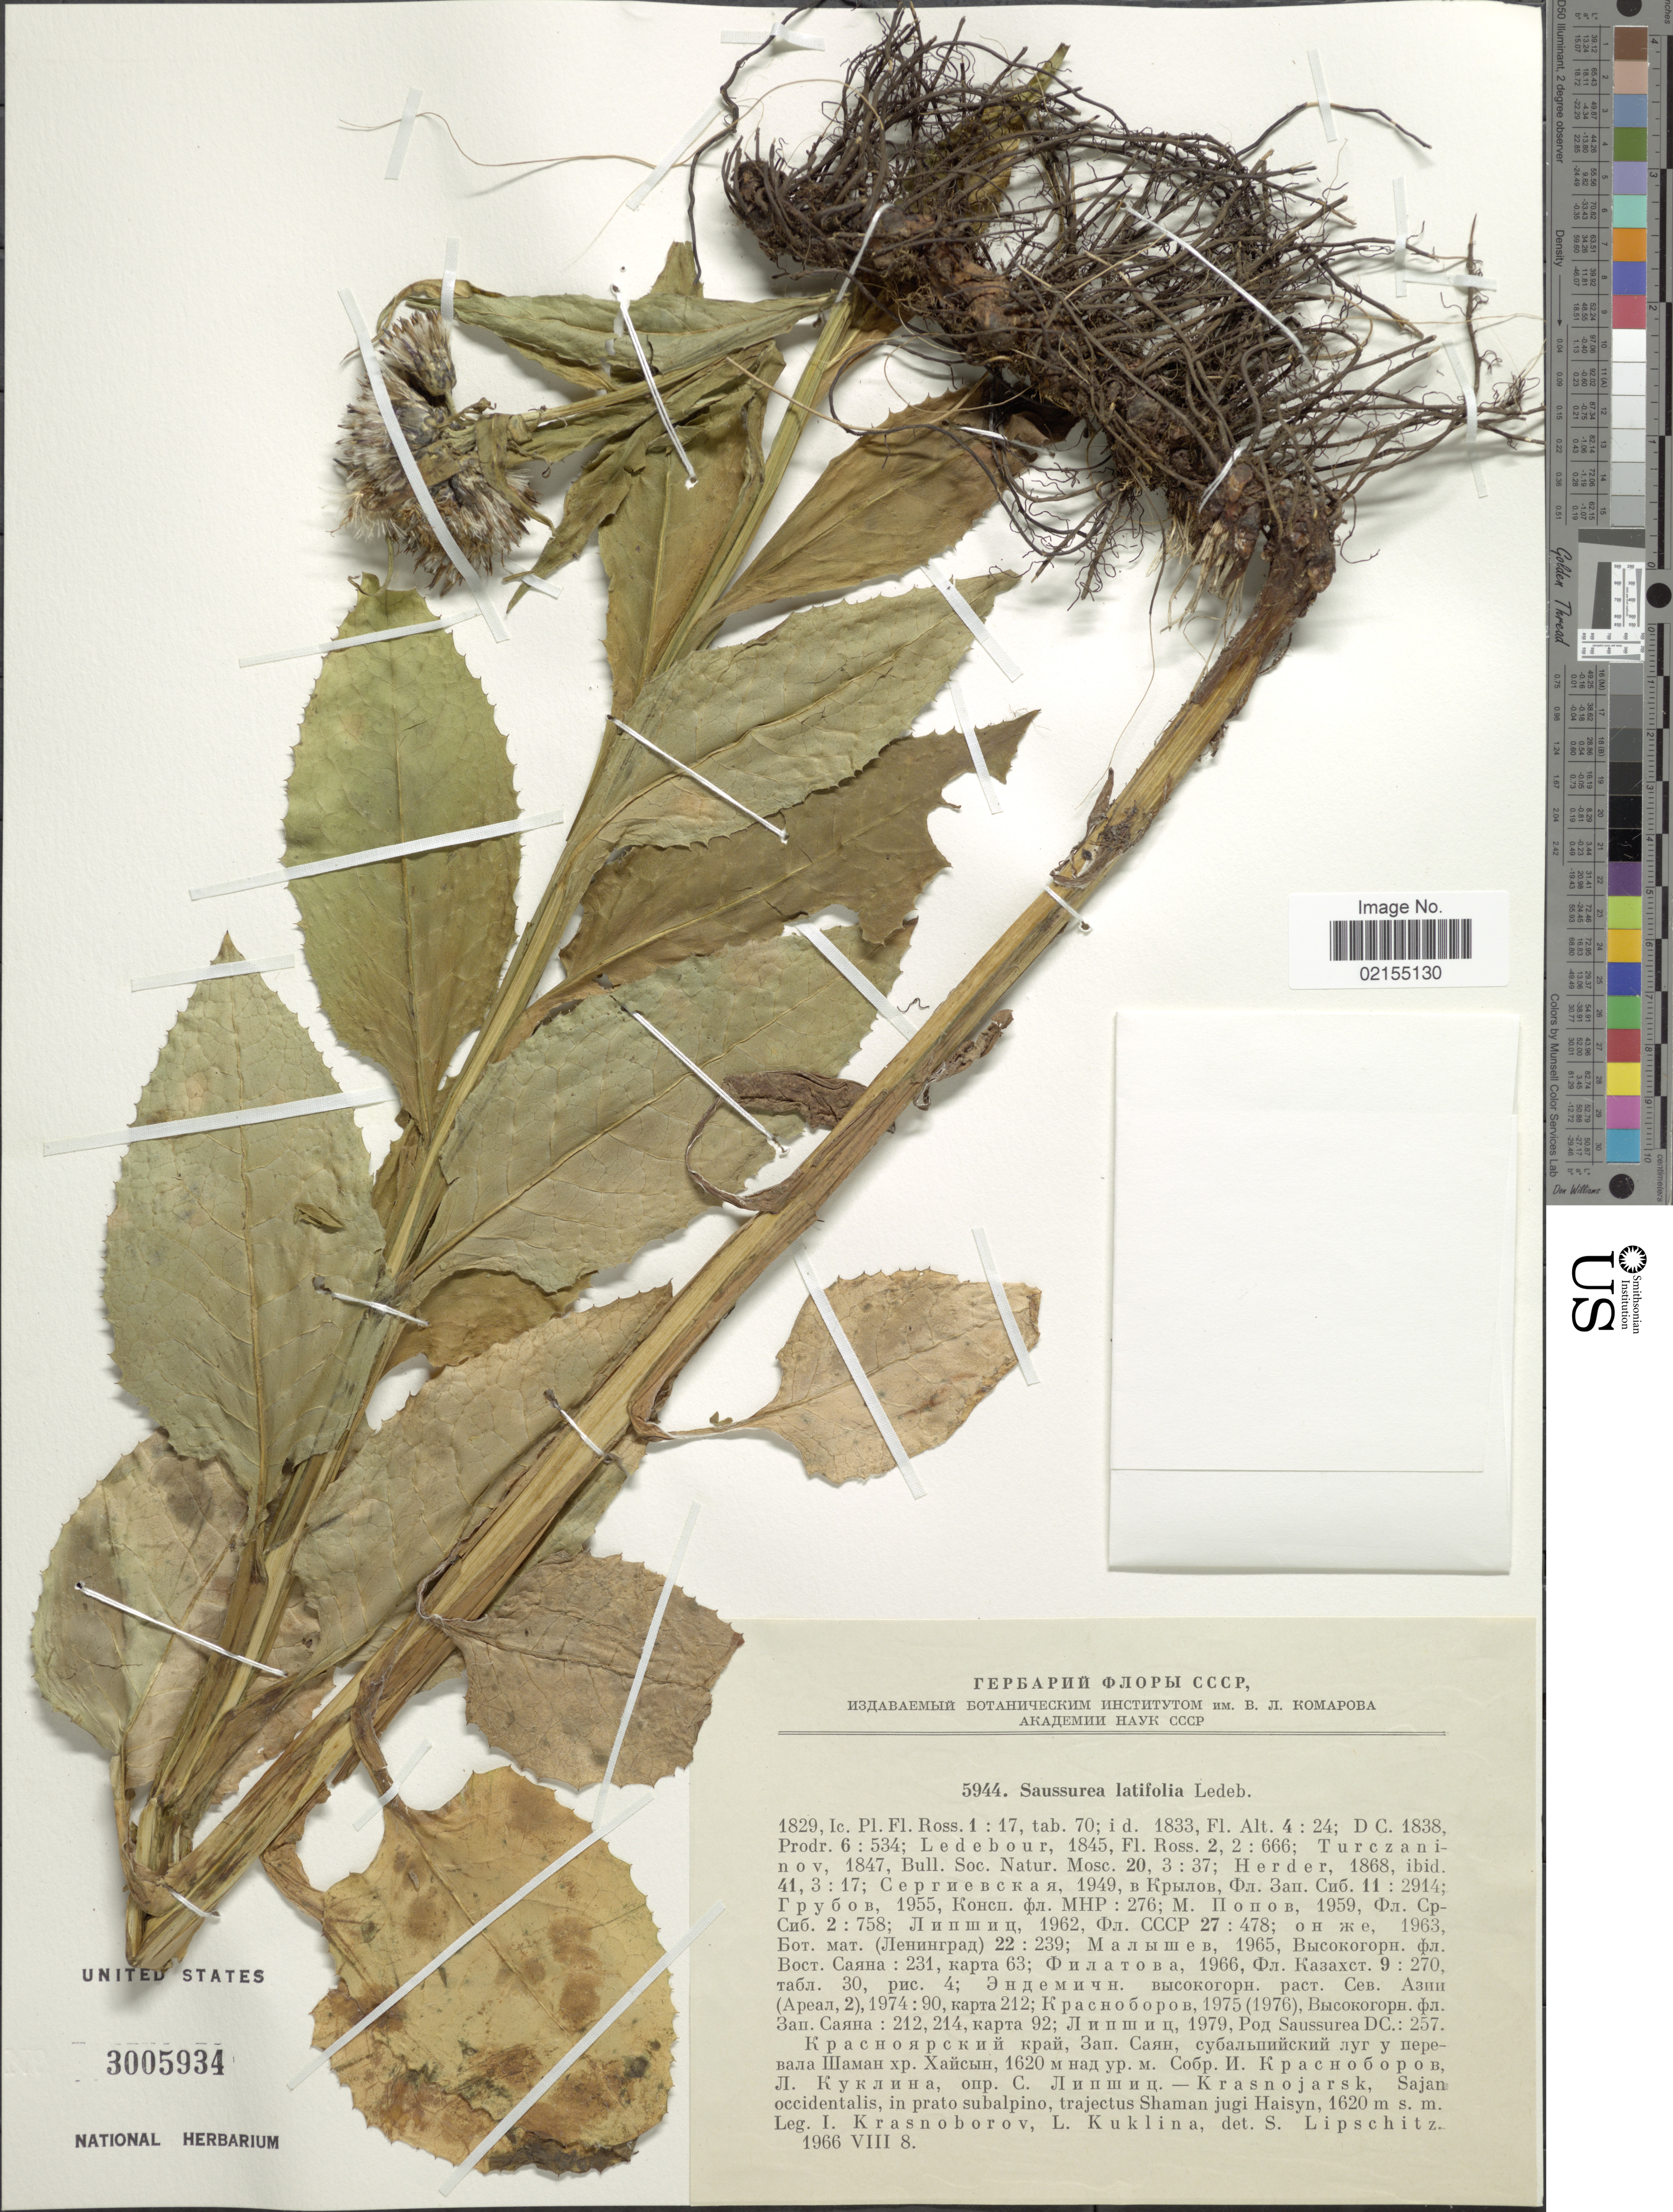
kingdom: Plantae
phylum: Tracheophyta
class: Magnoliopsida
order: Asterales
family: Asteraceae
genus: Saussurea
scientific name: Saussurea latifolia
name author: Ledeb.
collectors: I. Krasnoborov & L. Kuklina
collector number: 5944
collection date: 1966-08-08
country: Russian Federation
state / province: Krasnoyarsk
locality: Krasnojarask, Sajan occidentalis, in prato subalpino, trajectus Shaman jugi Haisyn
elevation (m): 1620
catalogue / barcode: US 3005934